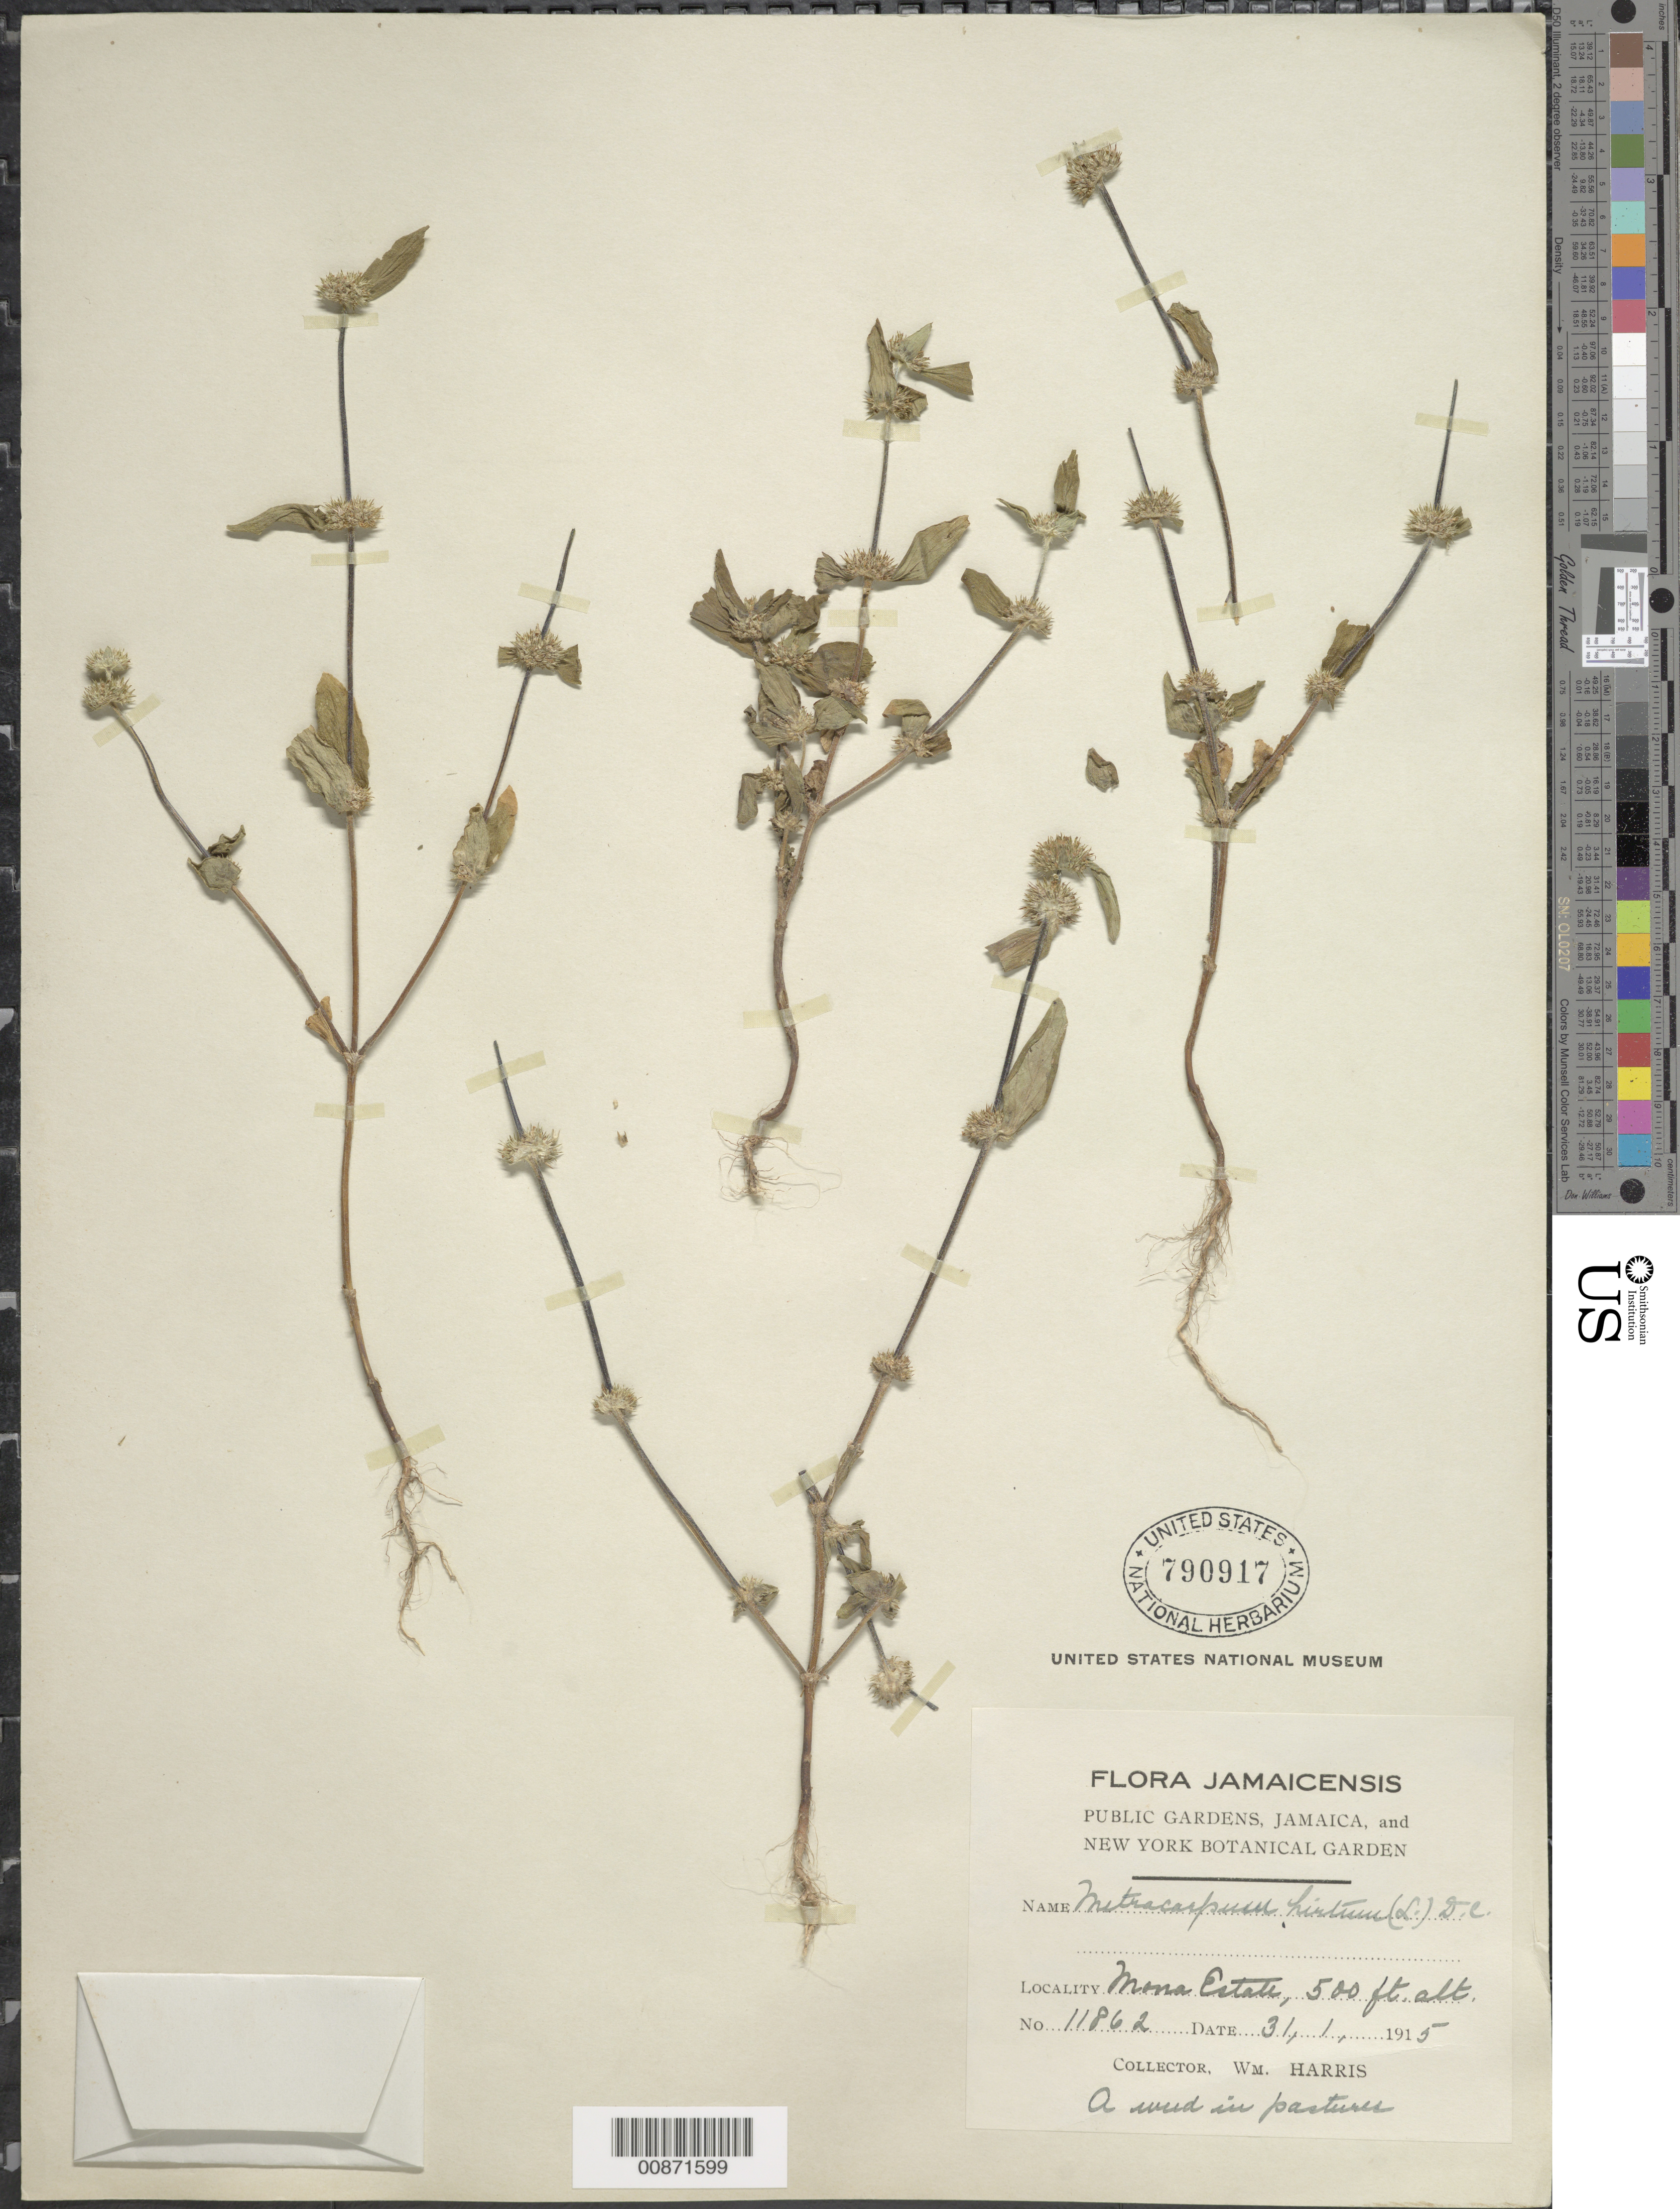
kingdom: Plantae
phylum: Tracheophyta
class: Magnoliopsida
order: Gentianales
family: Rubiaceae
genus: Mitracarpus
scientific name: Mitracarpus hirtus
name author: (L.) DC.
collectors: W. H. Harris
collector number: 11862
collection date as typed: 31 Jan 1915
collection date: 1915-01-31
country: Jamaica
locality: Mona Estate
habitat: In pasture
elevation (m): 152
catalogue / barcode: US 790917